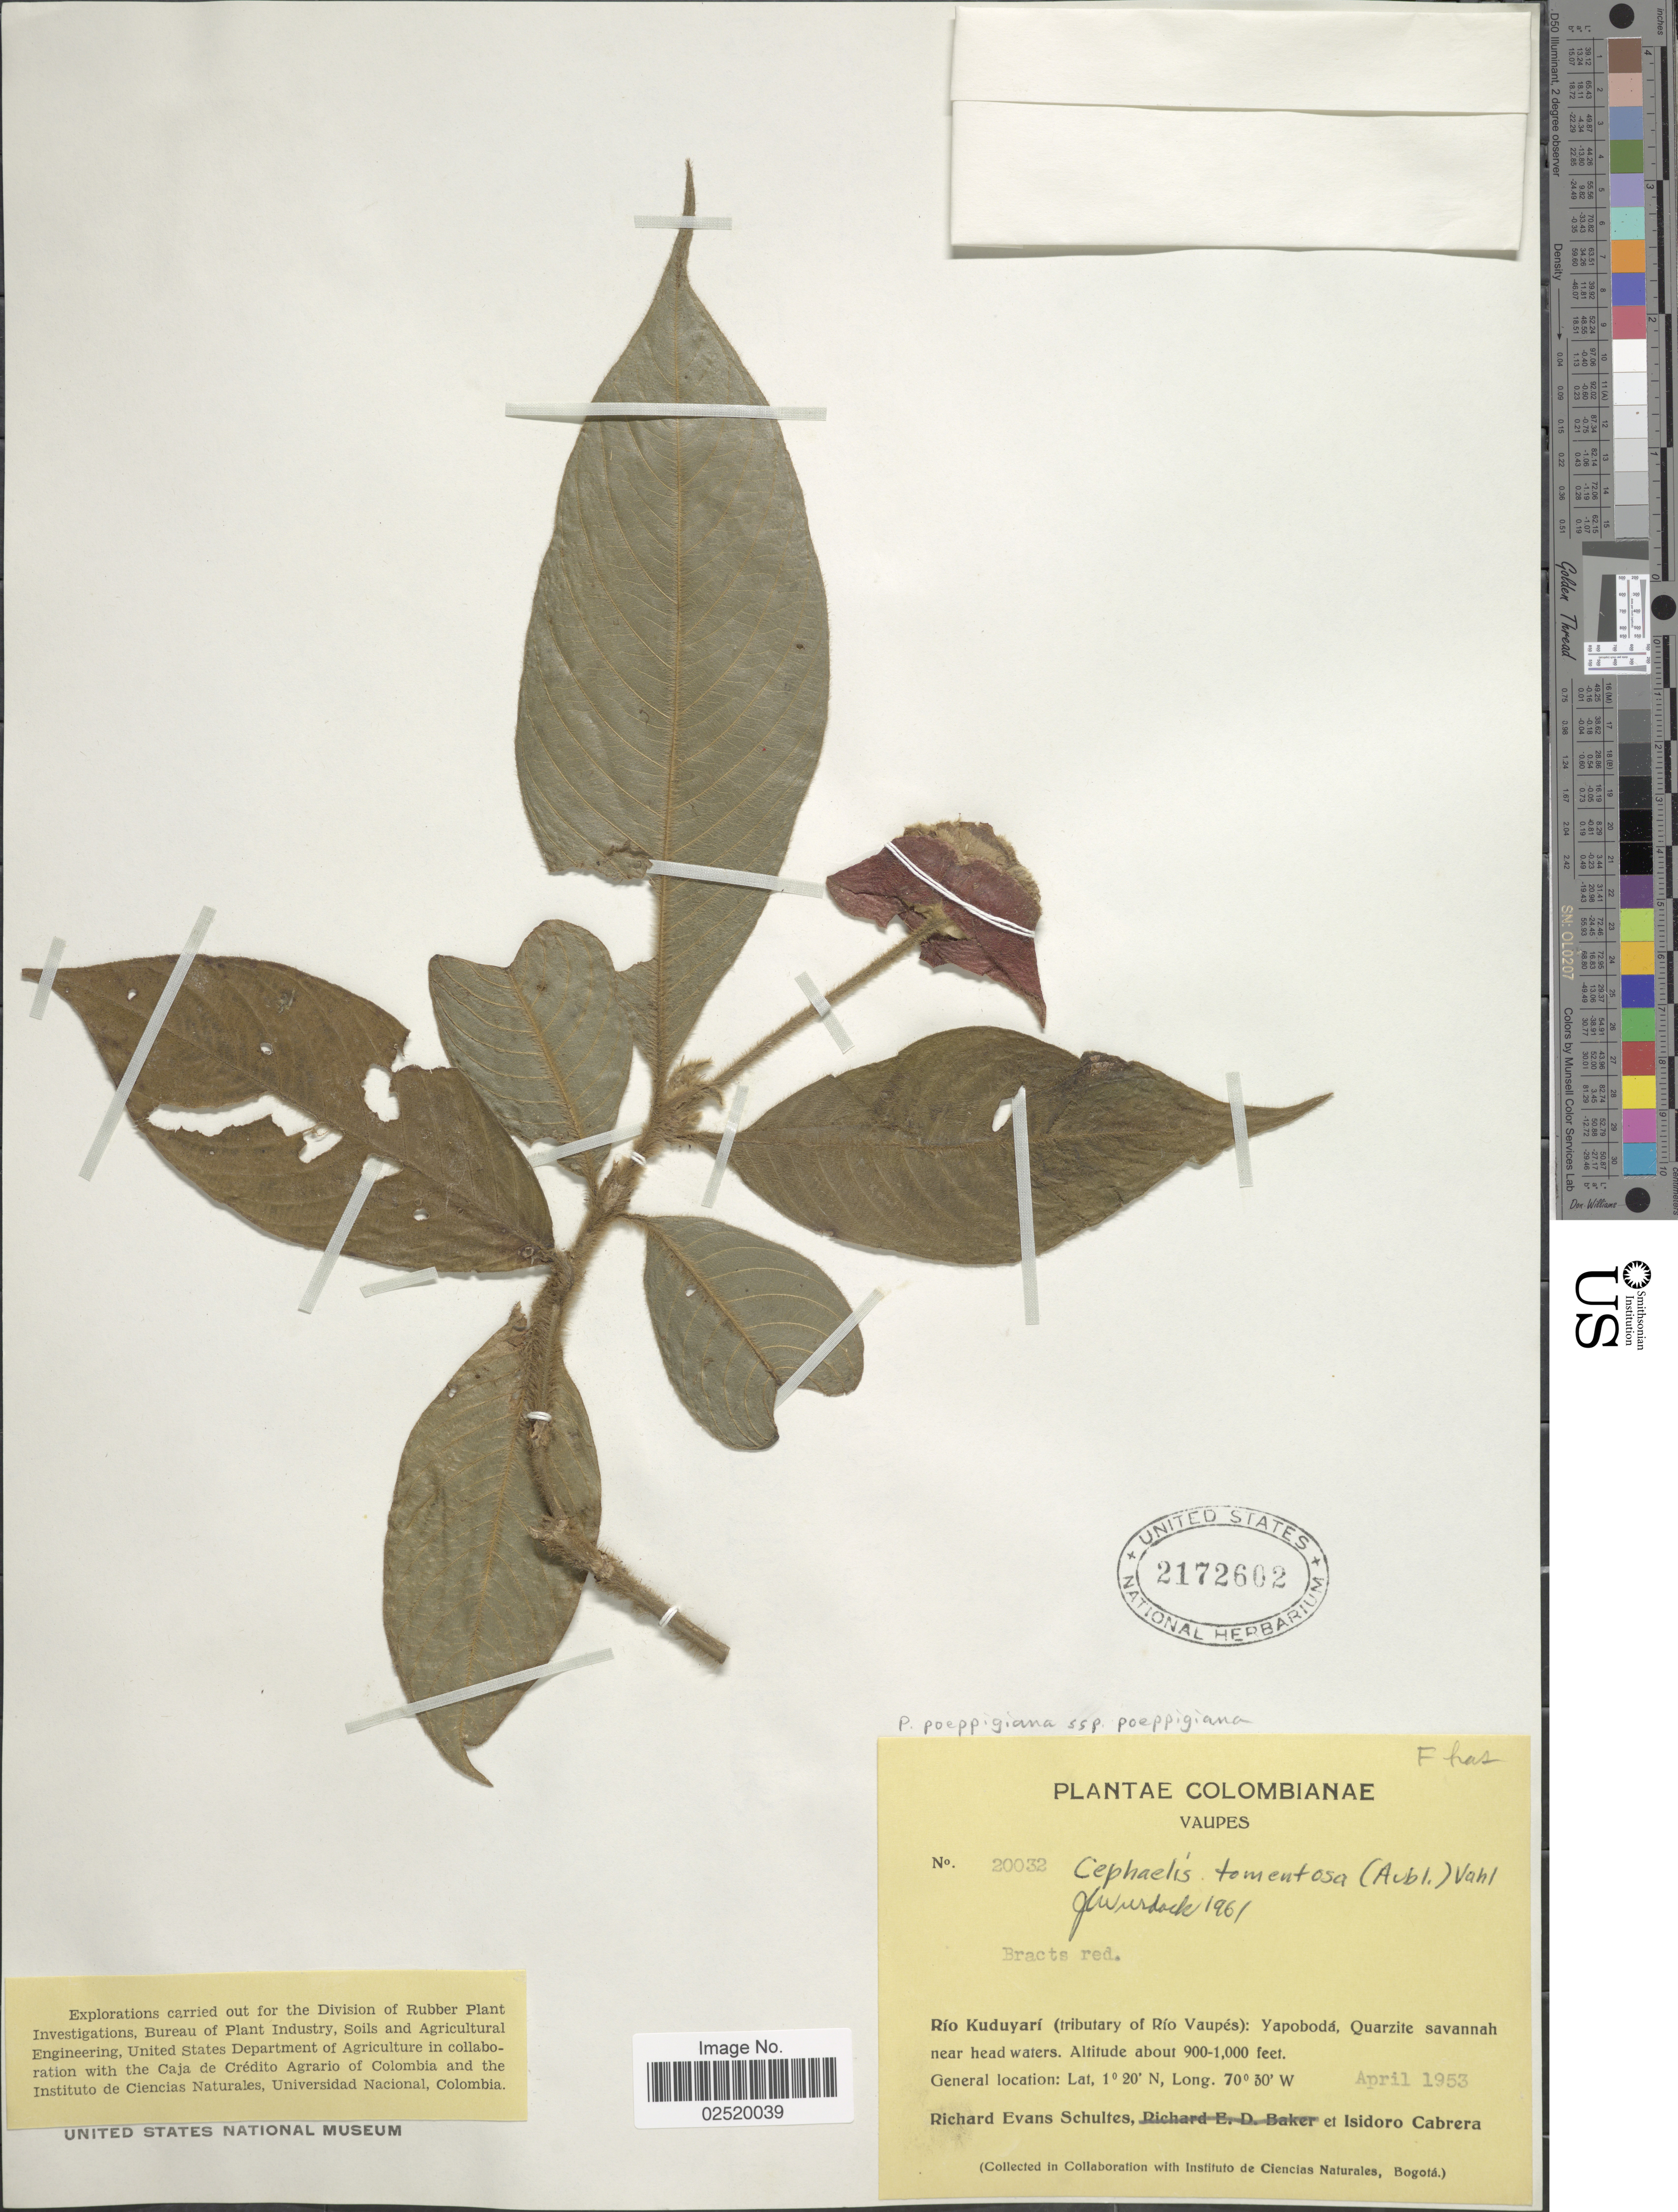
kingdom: Plantae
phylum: Tracheophyta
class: Magnoliopsida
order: Gentianales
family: Rubiaceae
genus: Psychotria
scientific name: Psychotria poeppigiana subsp. poeppigiana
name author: Müll. Arg.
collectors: R. E. Schultes & I. Cabrera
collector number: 20032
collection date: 1953-04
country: Colombia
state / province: Vaupés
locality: Vaupes, Rio Kuduyari (tributary of Rio Vaupes): Yapobo, Quarzite savannah, near head waters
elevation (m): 274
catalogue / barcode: US 2172602